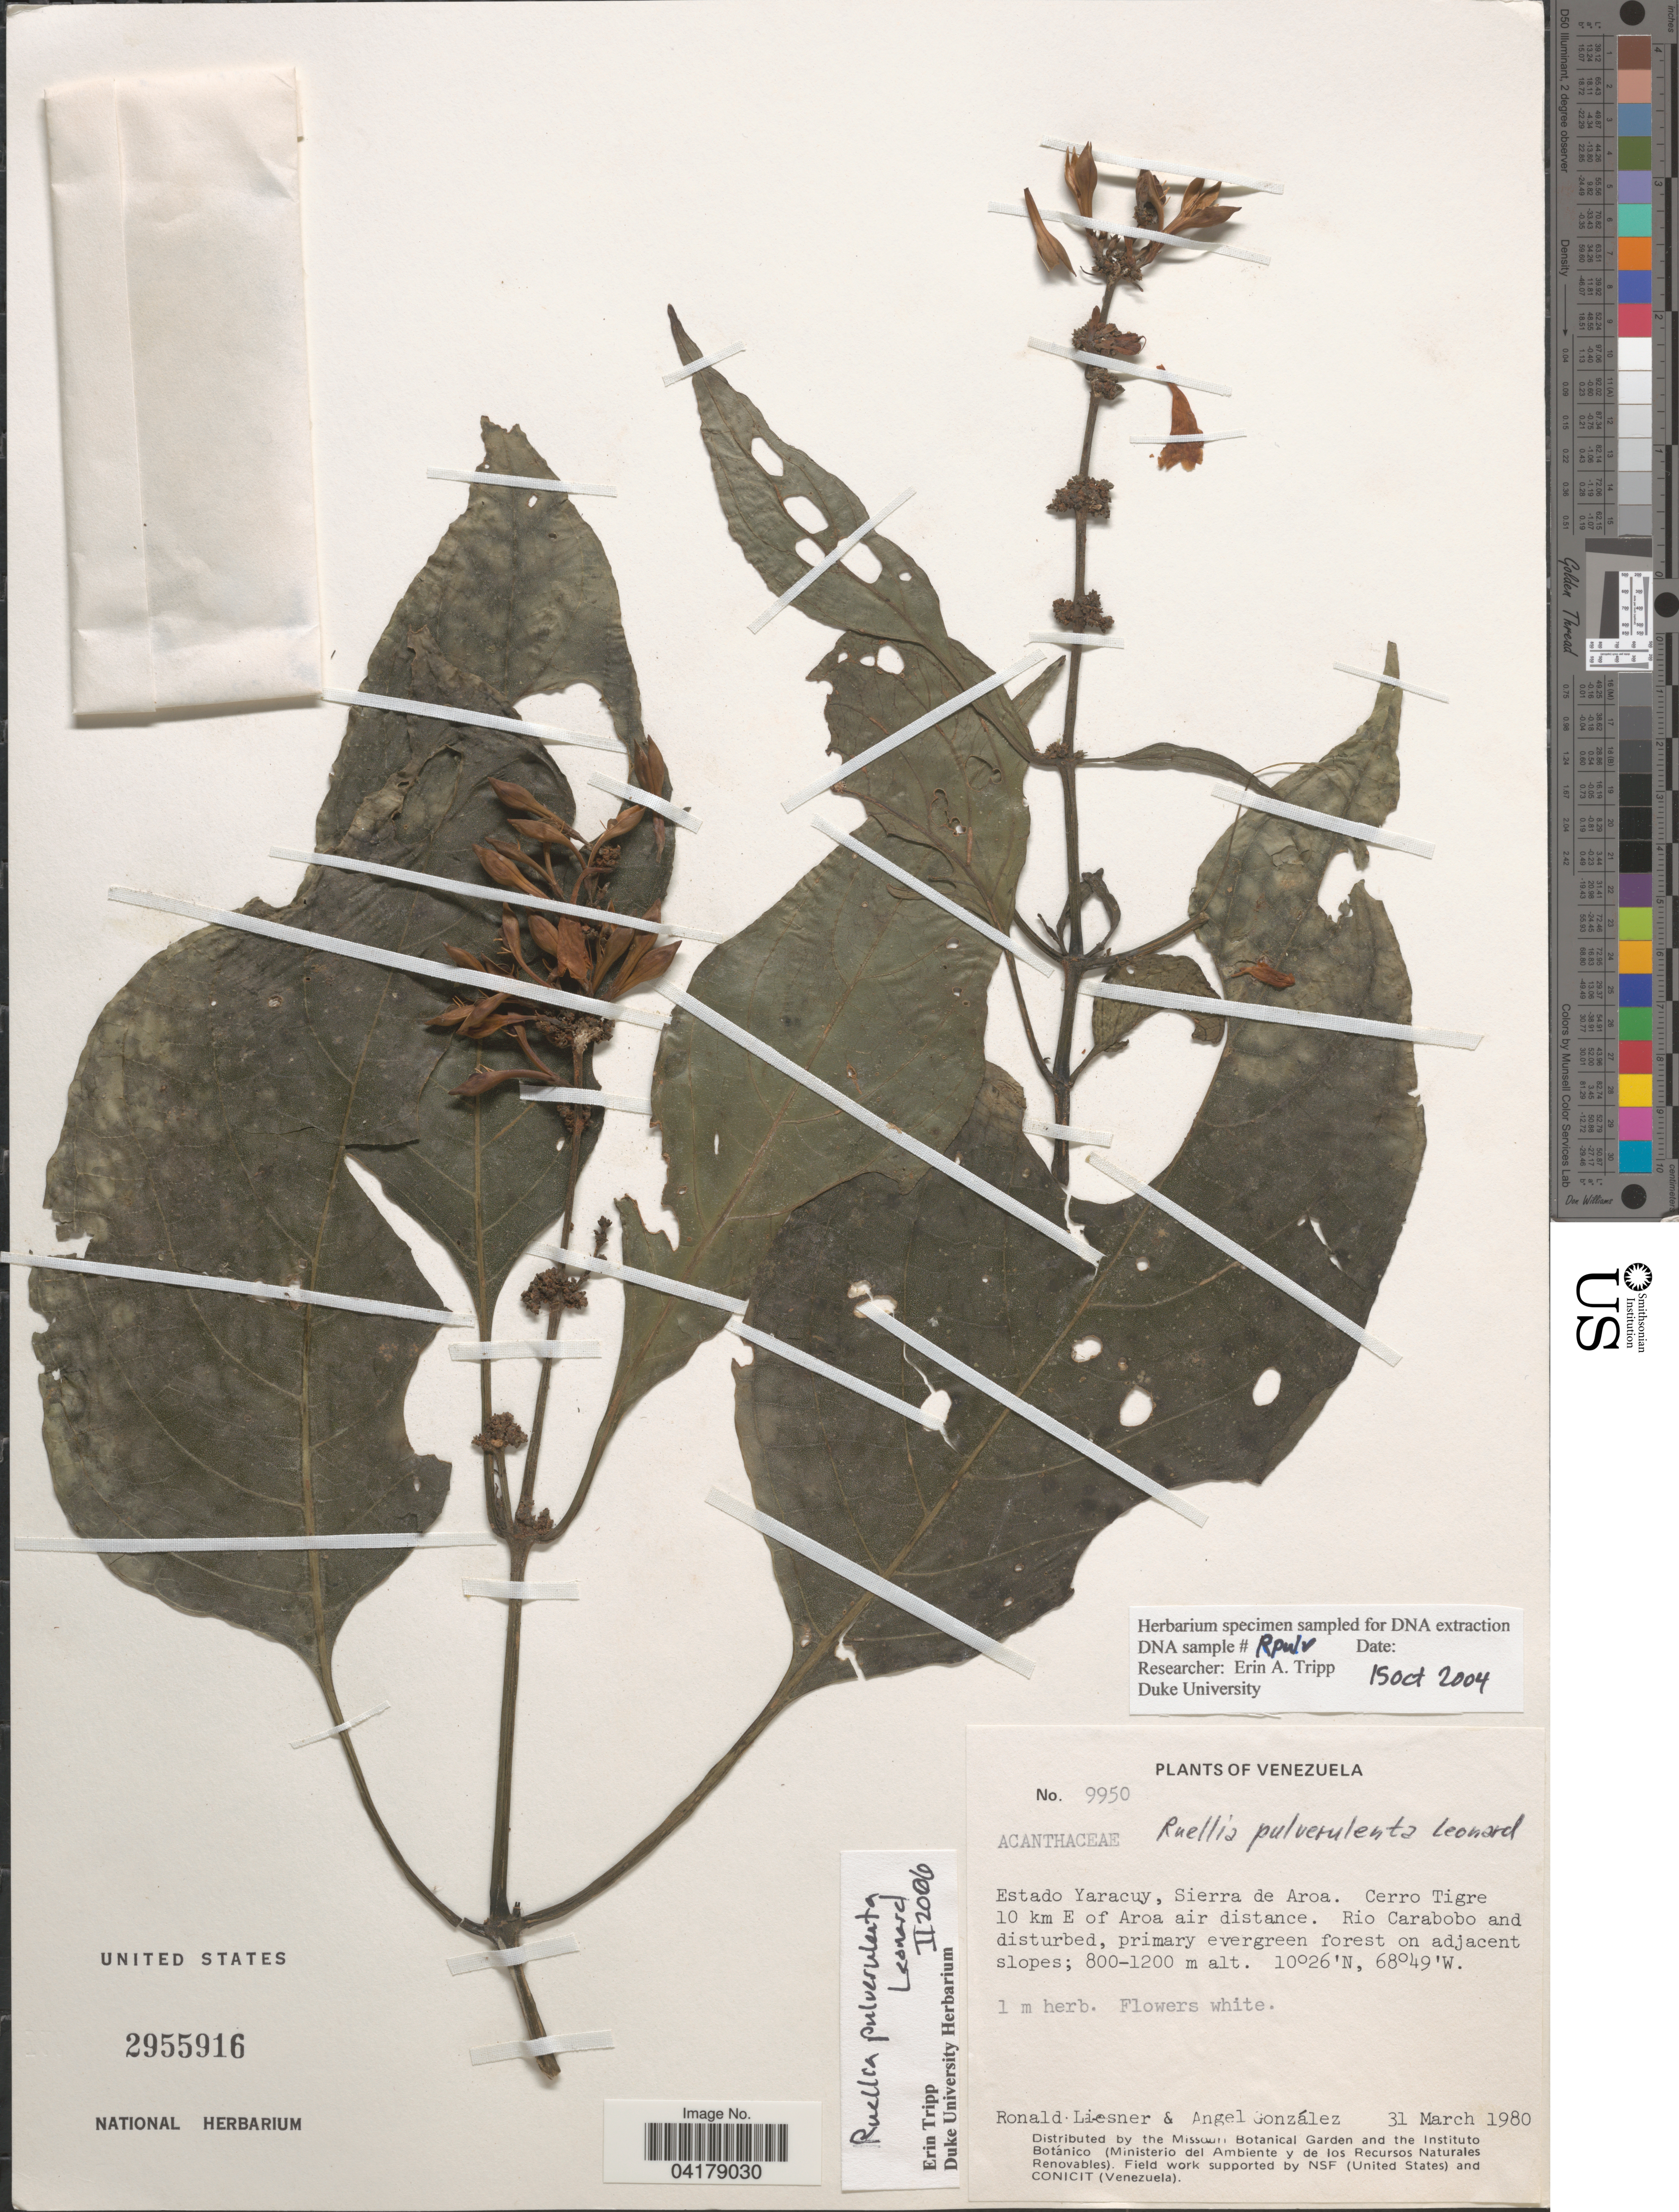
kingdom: Plantae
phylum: Tracheophyta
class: Magnoliopsida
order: Lamiales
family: Acanthaceae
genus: Ruellia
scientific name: Ruellia pulverulenta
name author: Leonard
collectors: R. L. Liesner & A. C. González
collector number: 9950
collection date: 1980-03-31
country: Venezuela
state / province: Yaracuy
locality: Sierra de Aroa. Cerro Tigre 10 km E of Aroa air distance. Rio Carabobo and disturbed, primary evergreen forest on adjacent slopes.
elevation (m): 800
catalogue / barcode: US 2955916